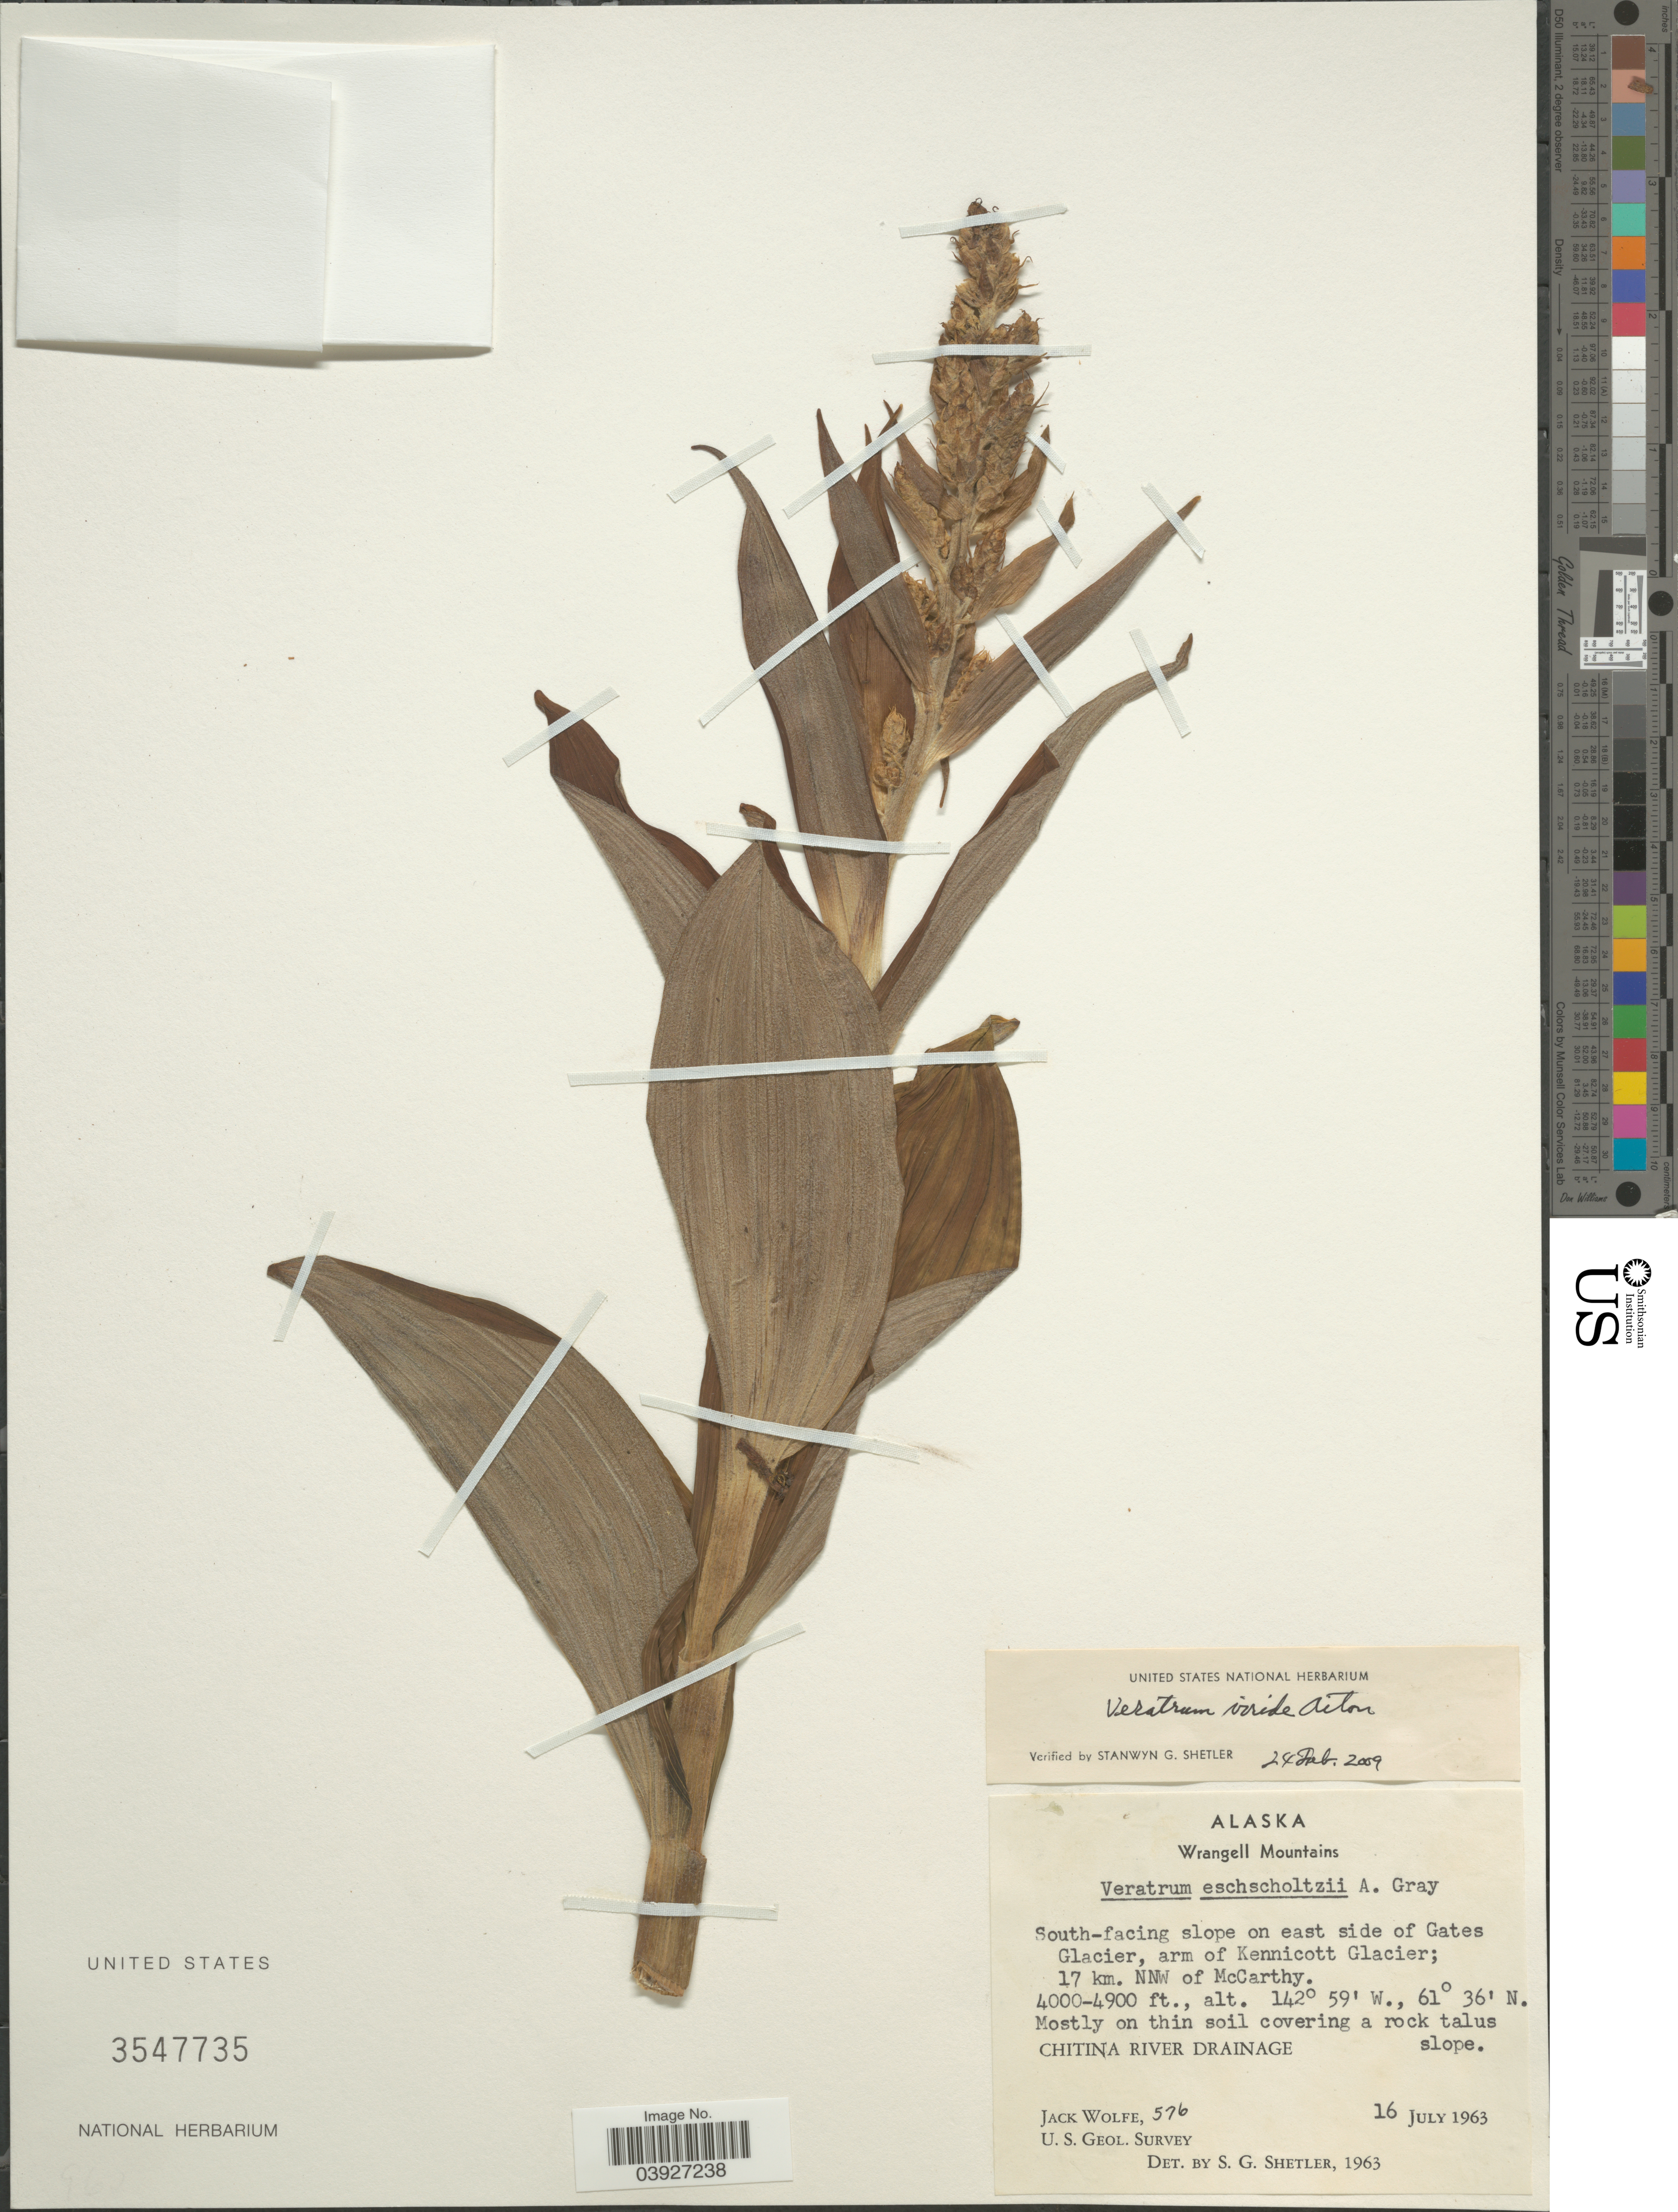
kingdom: Plantae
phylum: Tracheophyta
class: Liliopsida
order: Liliales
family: Melanthiaceae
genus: Veratrum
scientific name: Veratrum viride var. eschscholtzianum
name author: (Schult. & Schult. f.) Breitung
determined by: Strong, Mark T., (BOT), Smithsonian Institution - National Museum of Natural History (UNITED STATES)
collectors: J. Wolfe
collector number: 576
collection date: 1963-07-16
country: United States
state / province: Alaska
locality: Wrangell Mountains. South-facing slope on east side of Gates Glacier, arm of Kennicott Glacier; 17 km. NNW of McCarthy. Chitina River Drainage.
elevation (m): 1219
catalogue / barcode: US 3547735